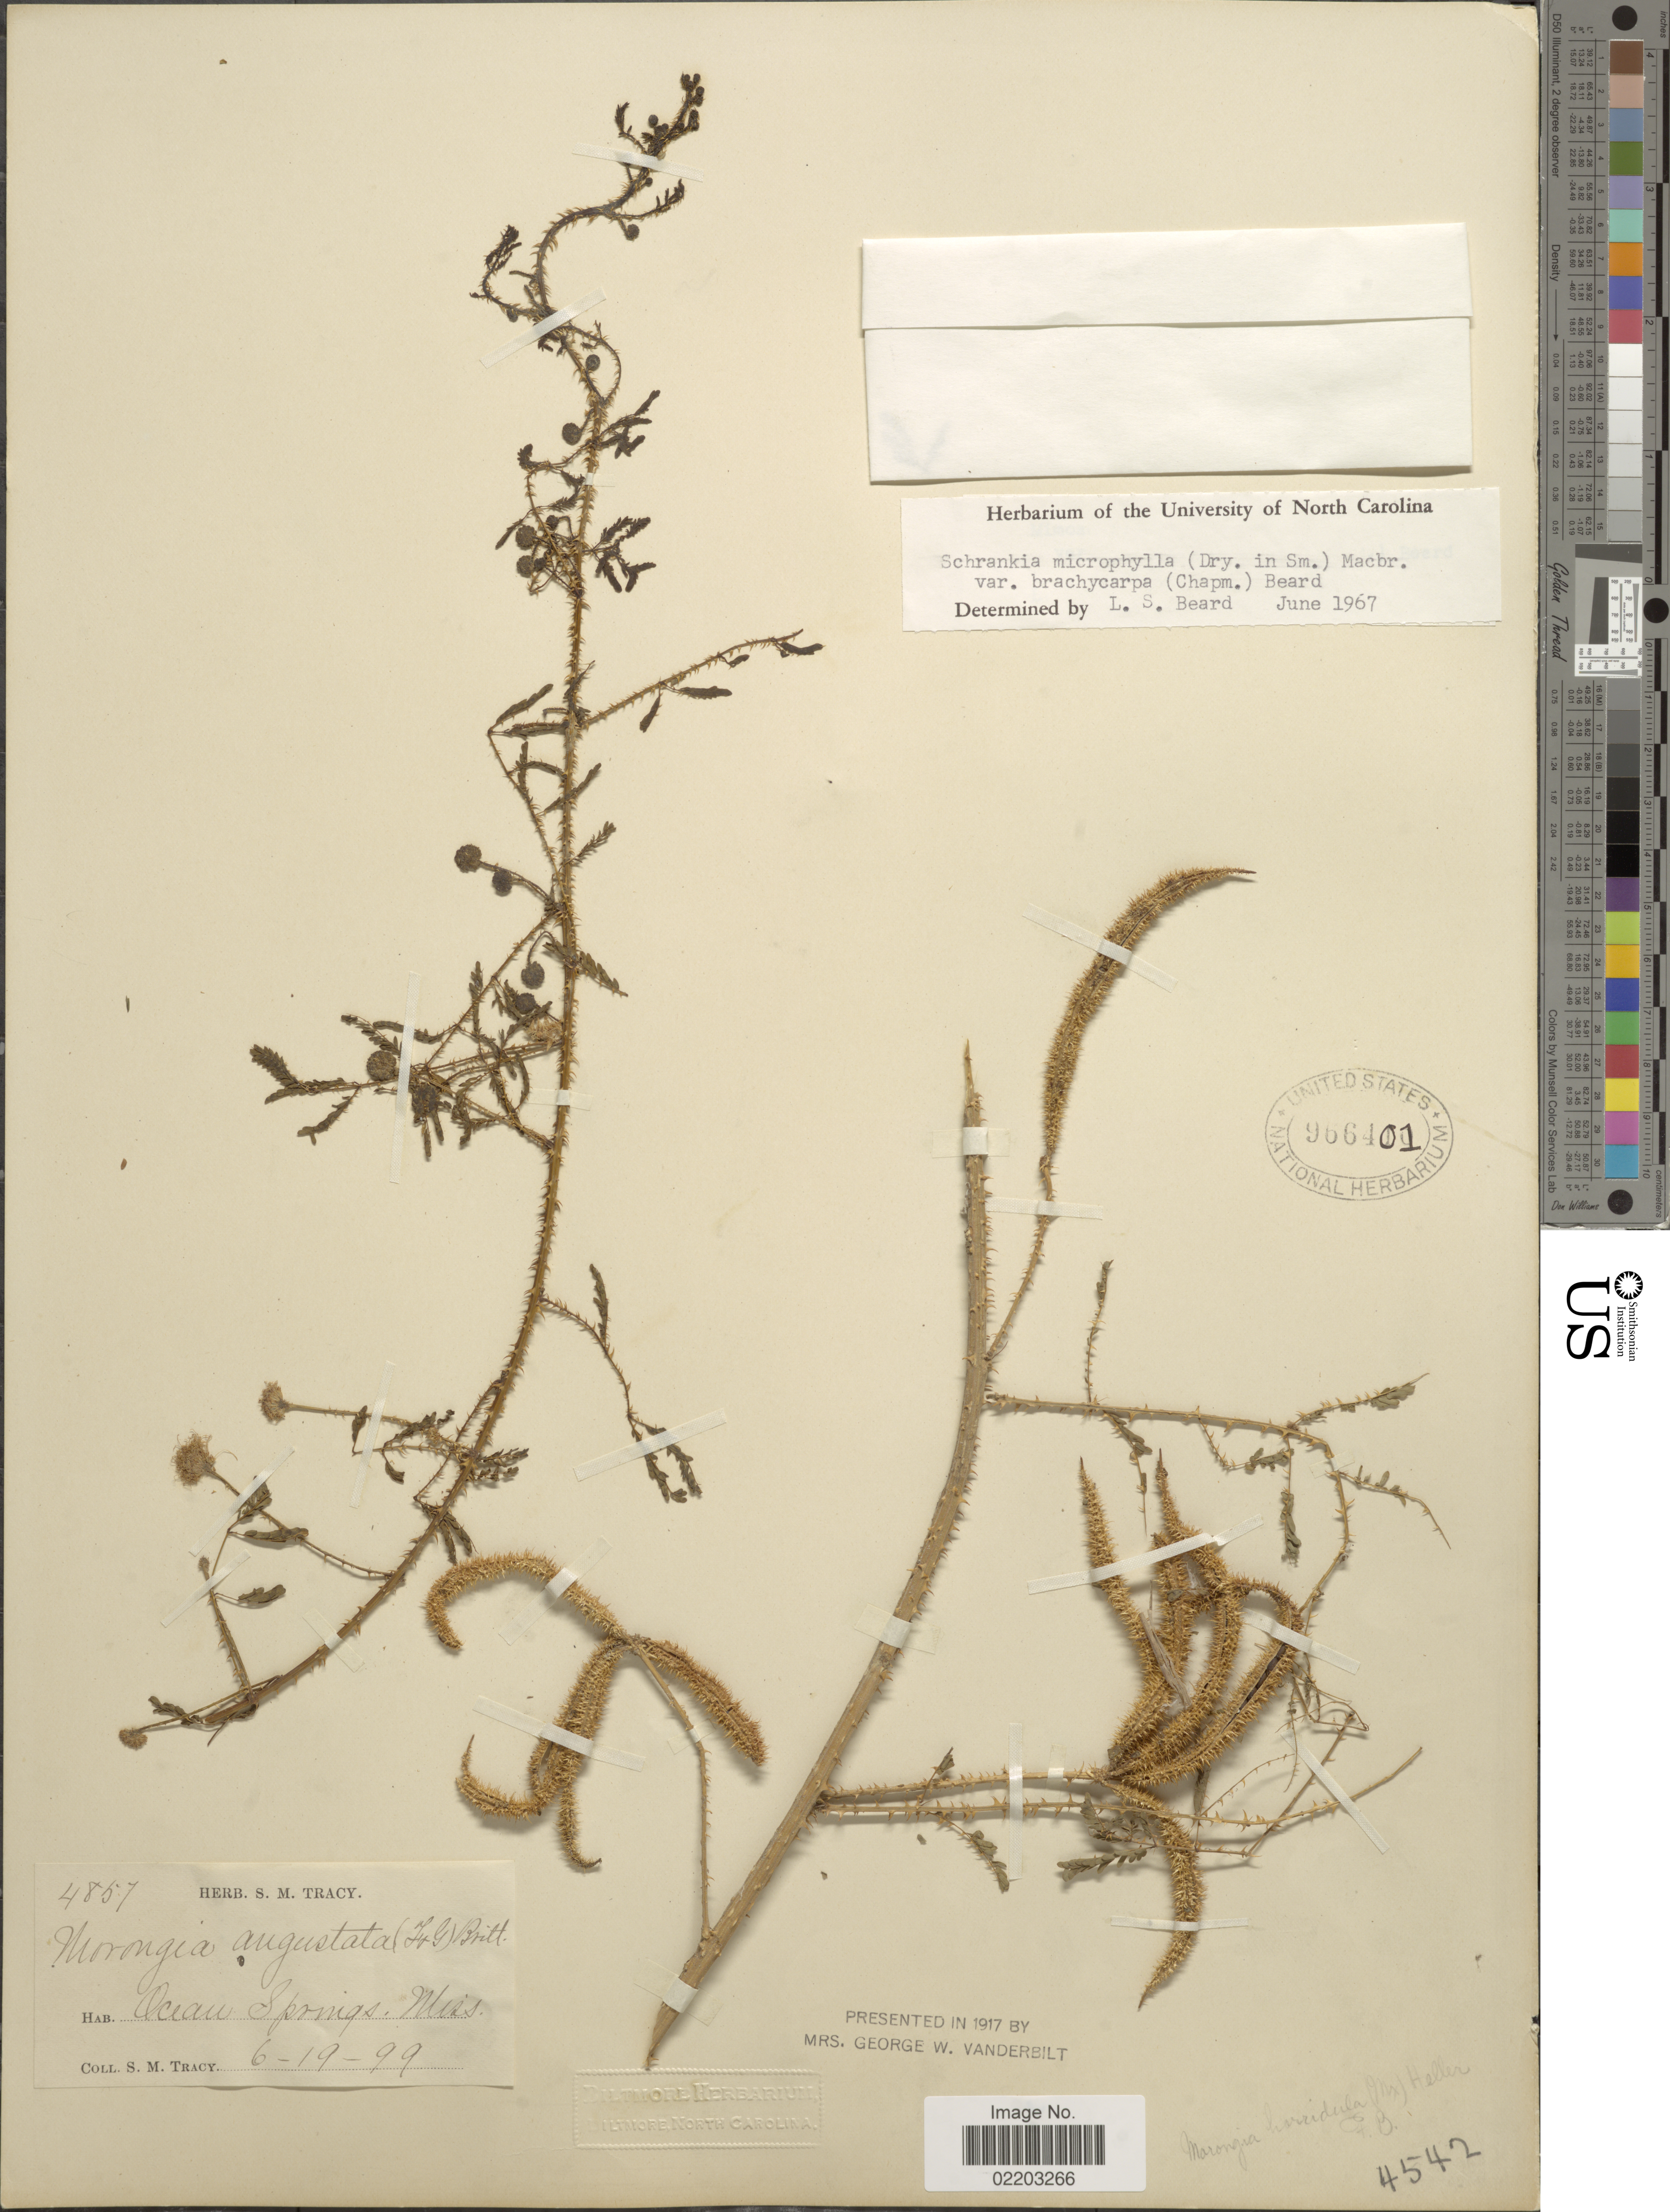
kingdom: Plantae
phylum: Tracheophyta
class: Magnoliopsida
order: Fabales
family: Fabaceae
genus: Mimosa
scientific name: Mimosa microphylla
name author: Dryand.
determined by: Strong, M. T., (US), Smithsonian Institution - National Museum of Natural History (UNITED STATES)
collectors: S. M. Tracy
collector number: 4857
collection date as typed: Transcribed d/m/y: 19/6/99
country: United States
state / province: Mississippi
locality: Ocean Springs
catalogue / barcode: US 966401